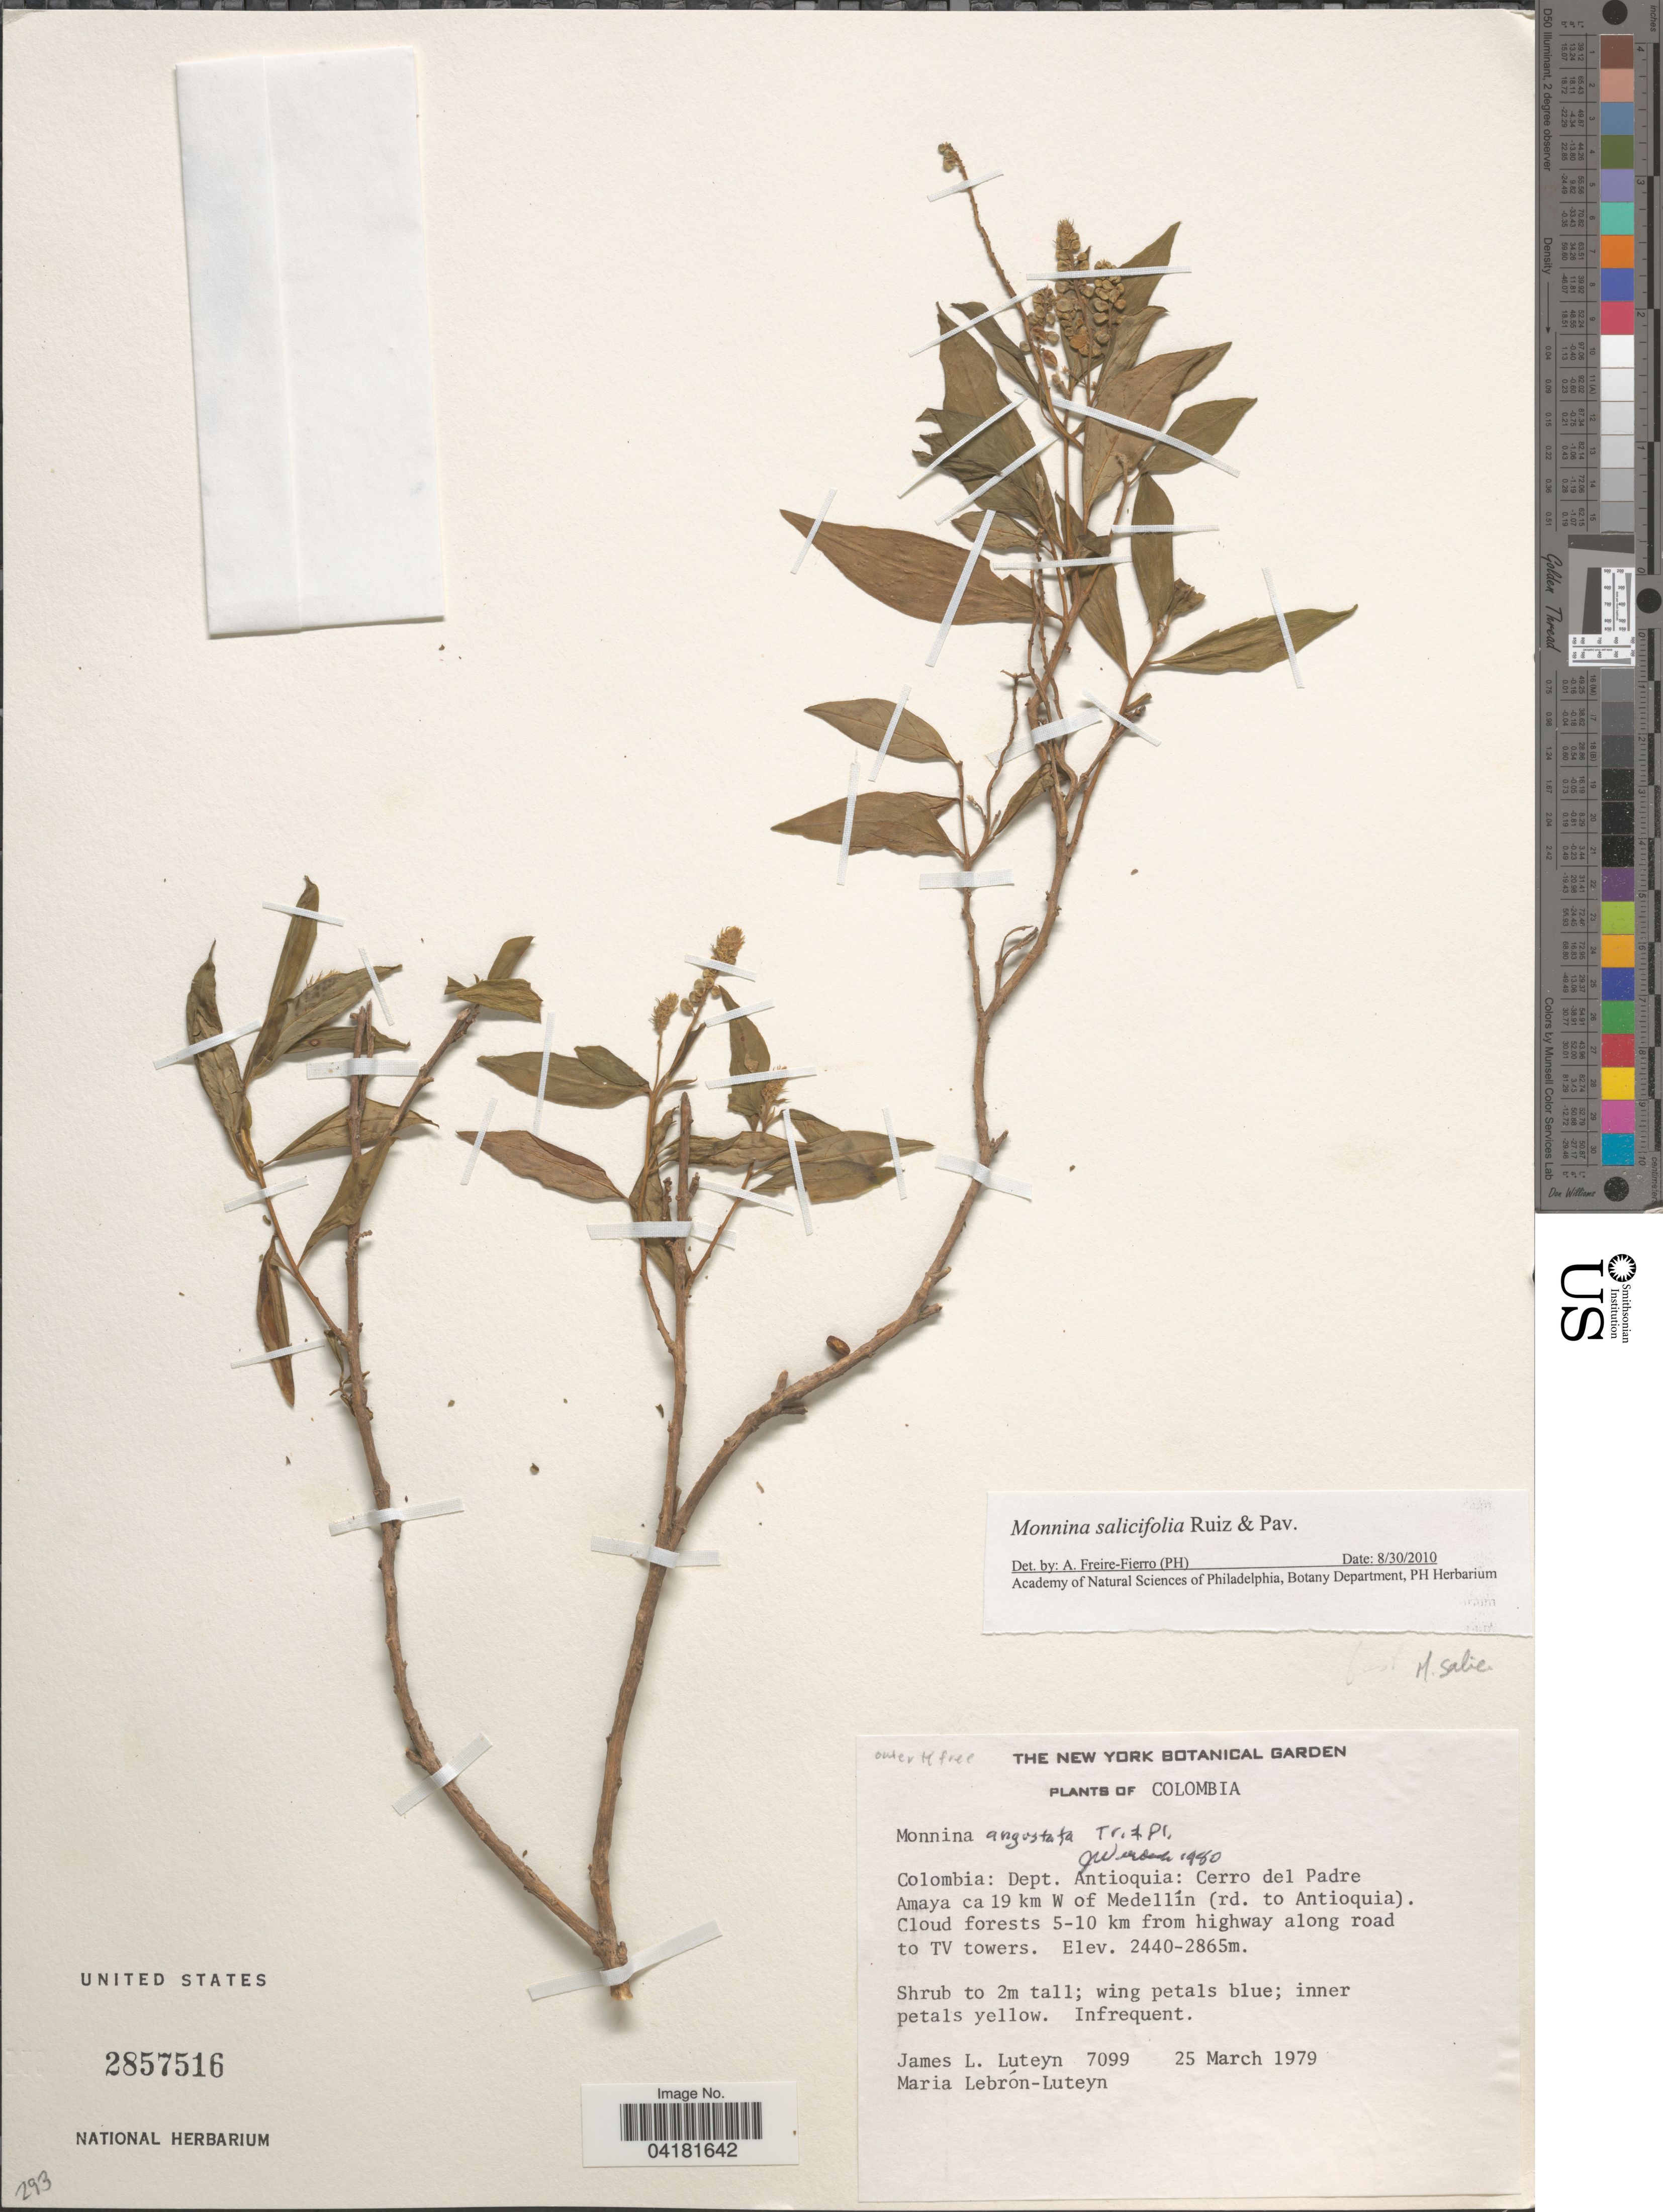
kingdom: Plantae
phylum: Tracheophyta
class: Magnoliopsida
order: Fabales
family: Polygalaceae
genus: Monnina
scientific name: Monnina salicifolia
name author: Ruiz & Pav.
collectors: J. Luteyn & M. L. Lebrón-Luteyn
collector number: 7099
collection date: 1979-03-25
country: Colombia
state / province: Antioquia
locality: Dept. Antioquia: Cerro del Padre Amaya ca 19 km W of Medellín (rd. to Antioquia). Cloud forests 5-10 km from highway along road to TV towers.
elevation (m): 2440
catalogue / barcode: US 2857516